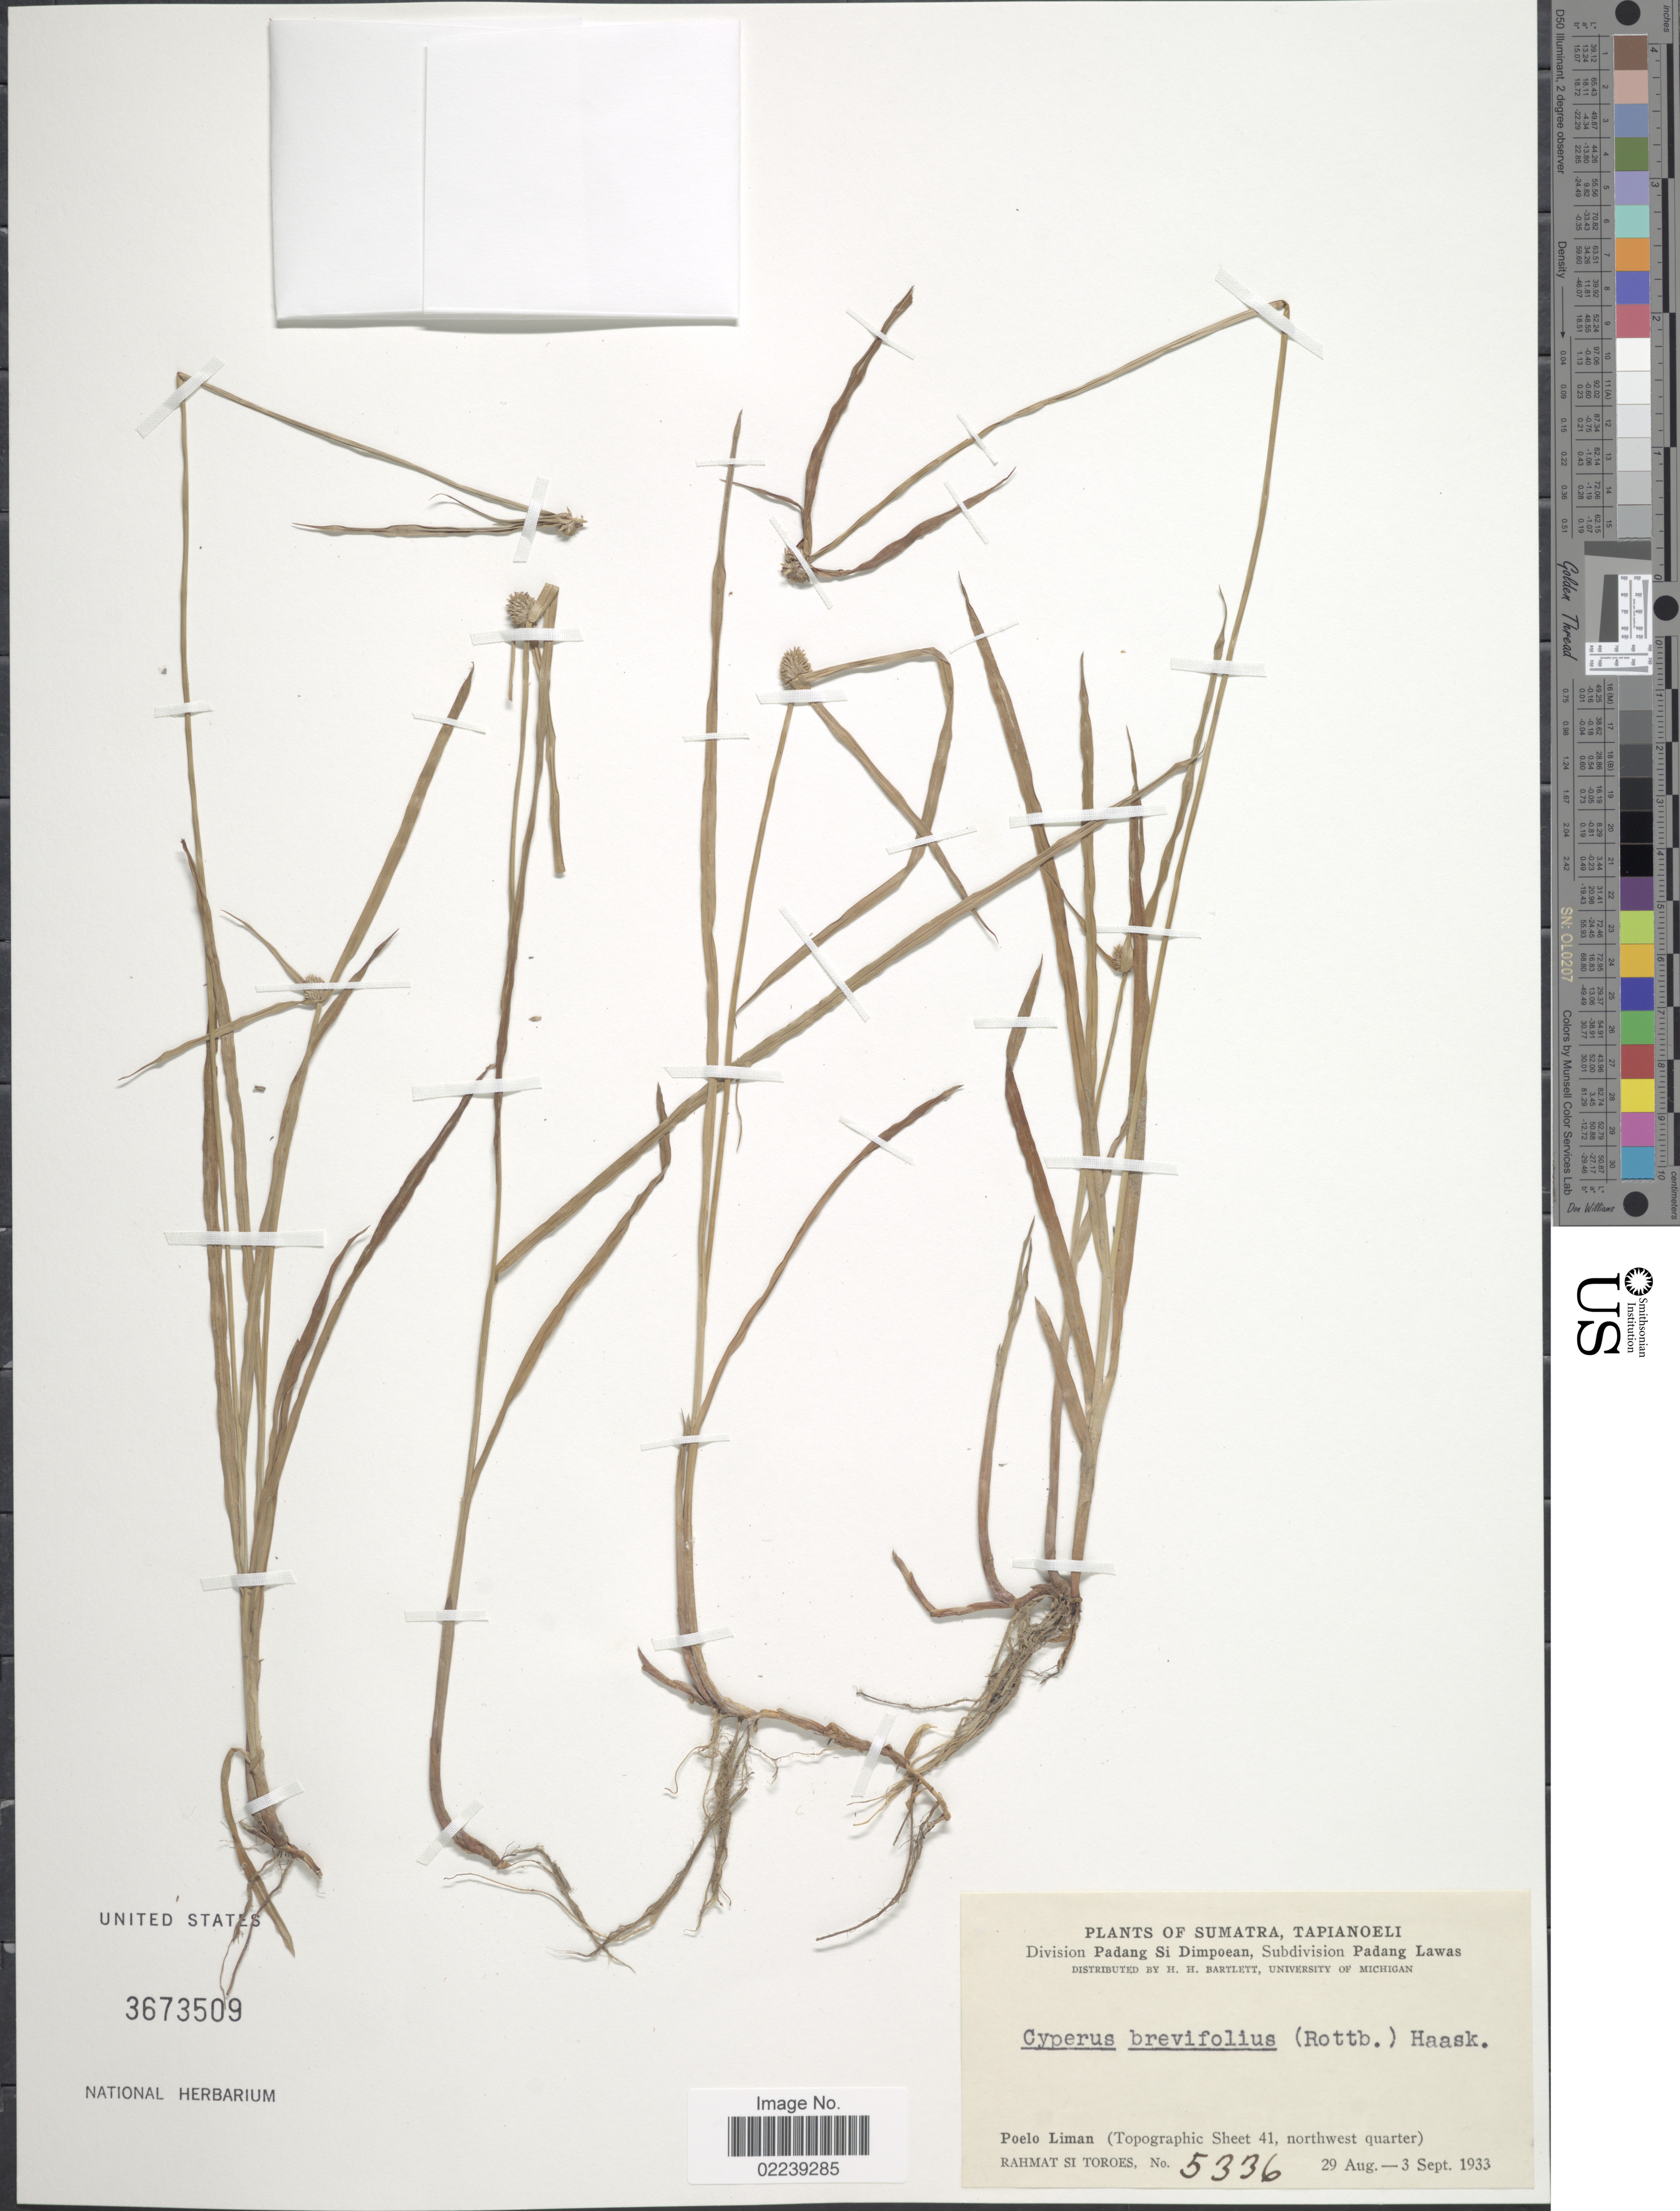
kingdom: Plantae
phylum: Tracheophyta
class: Liliopsida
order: Poales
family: Cyperaceae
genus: Cyperus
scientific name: Cyperus brevifolius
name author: (Rottb.) Hassk.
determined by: Strong, M. T., (US), Smithsonian Institution - National Museum of Natural History (UNITED STATES)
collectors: Rahmat Si Boeea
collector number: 5336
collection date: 1933-08-29/1933-09-03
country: Indonesia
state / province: Sumatra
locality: Tapianoeli. Poelo Liman (Topographic Sheet 41, northwest quarter). Division Padang Si Dimpoean, Subdivision Padang Lawas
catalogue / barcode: US 3673509